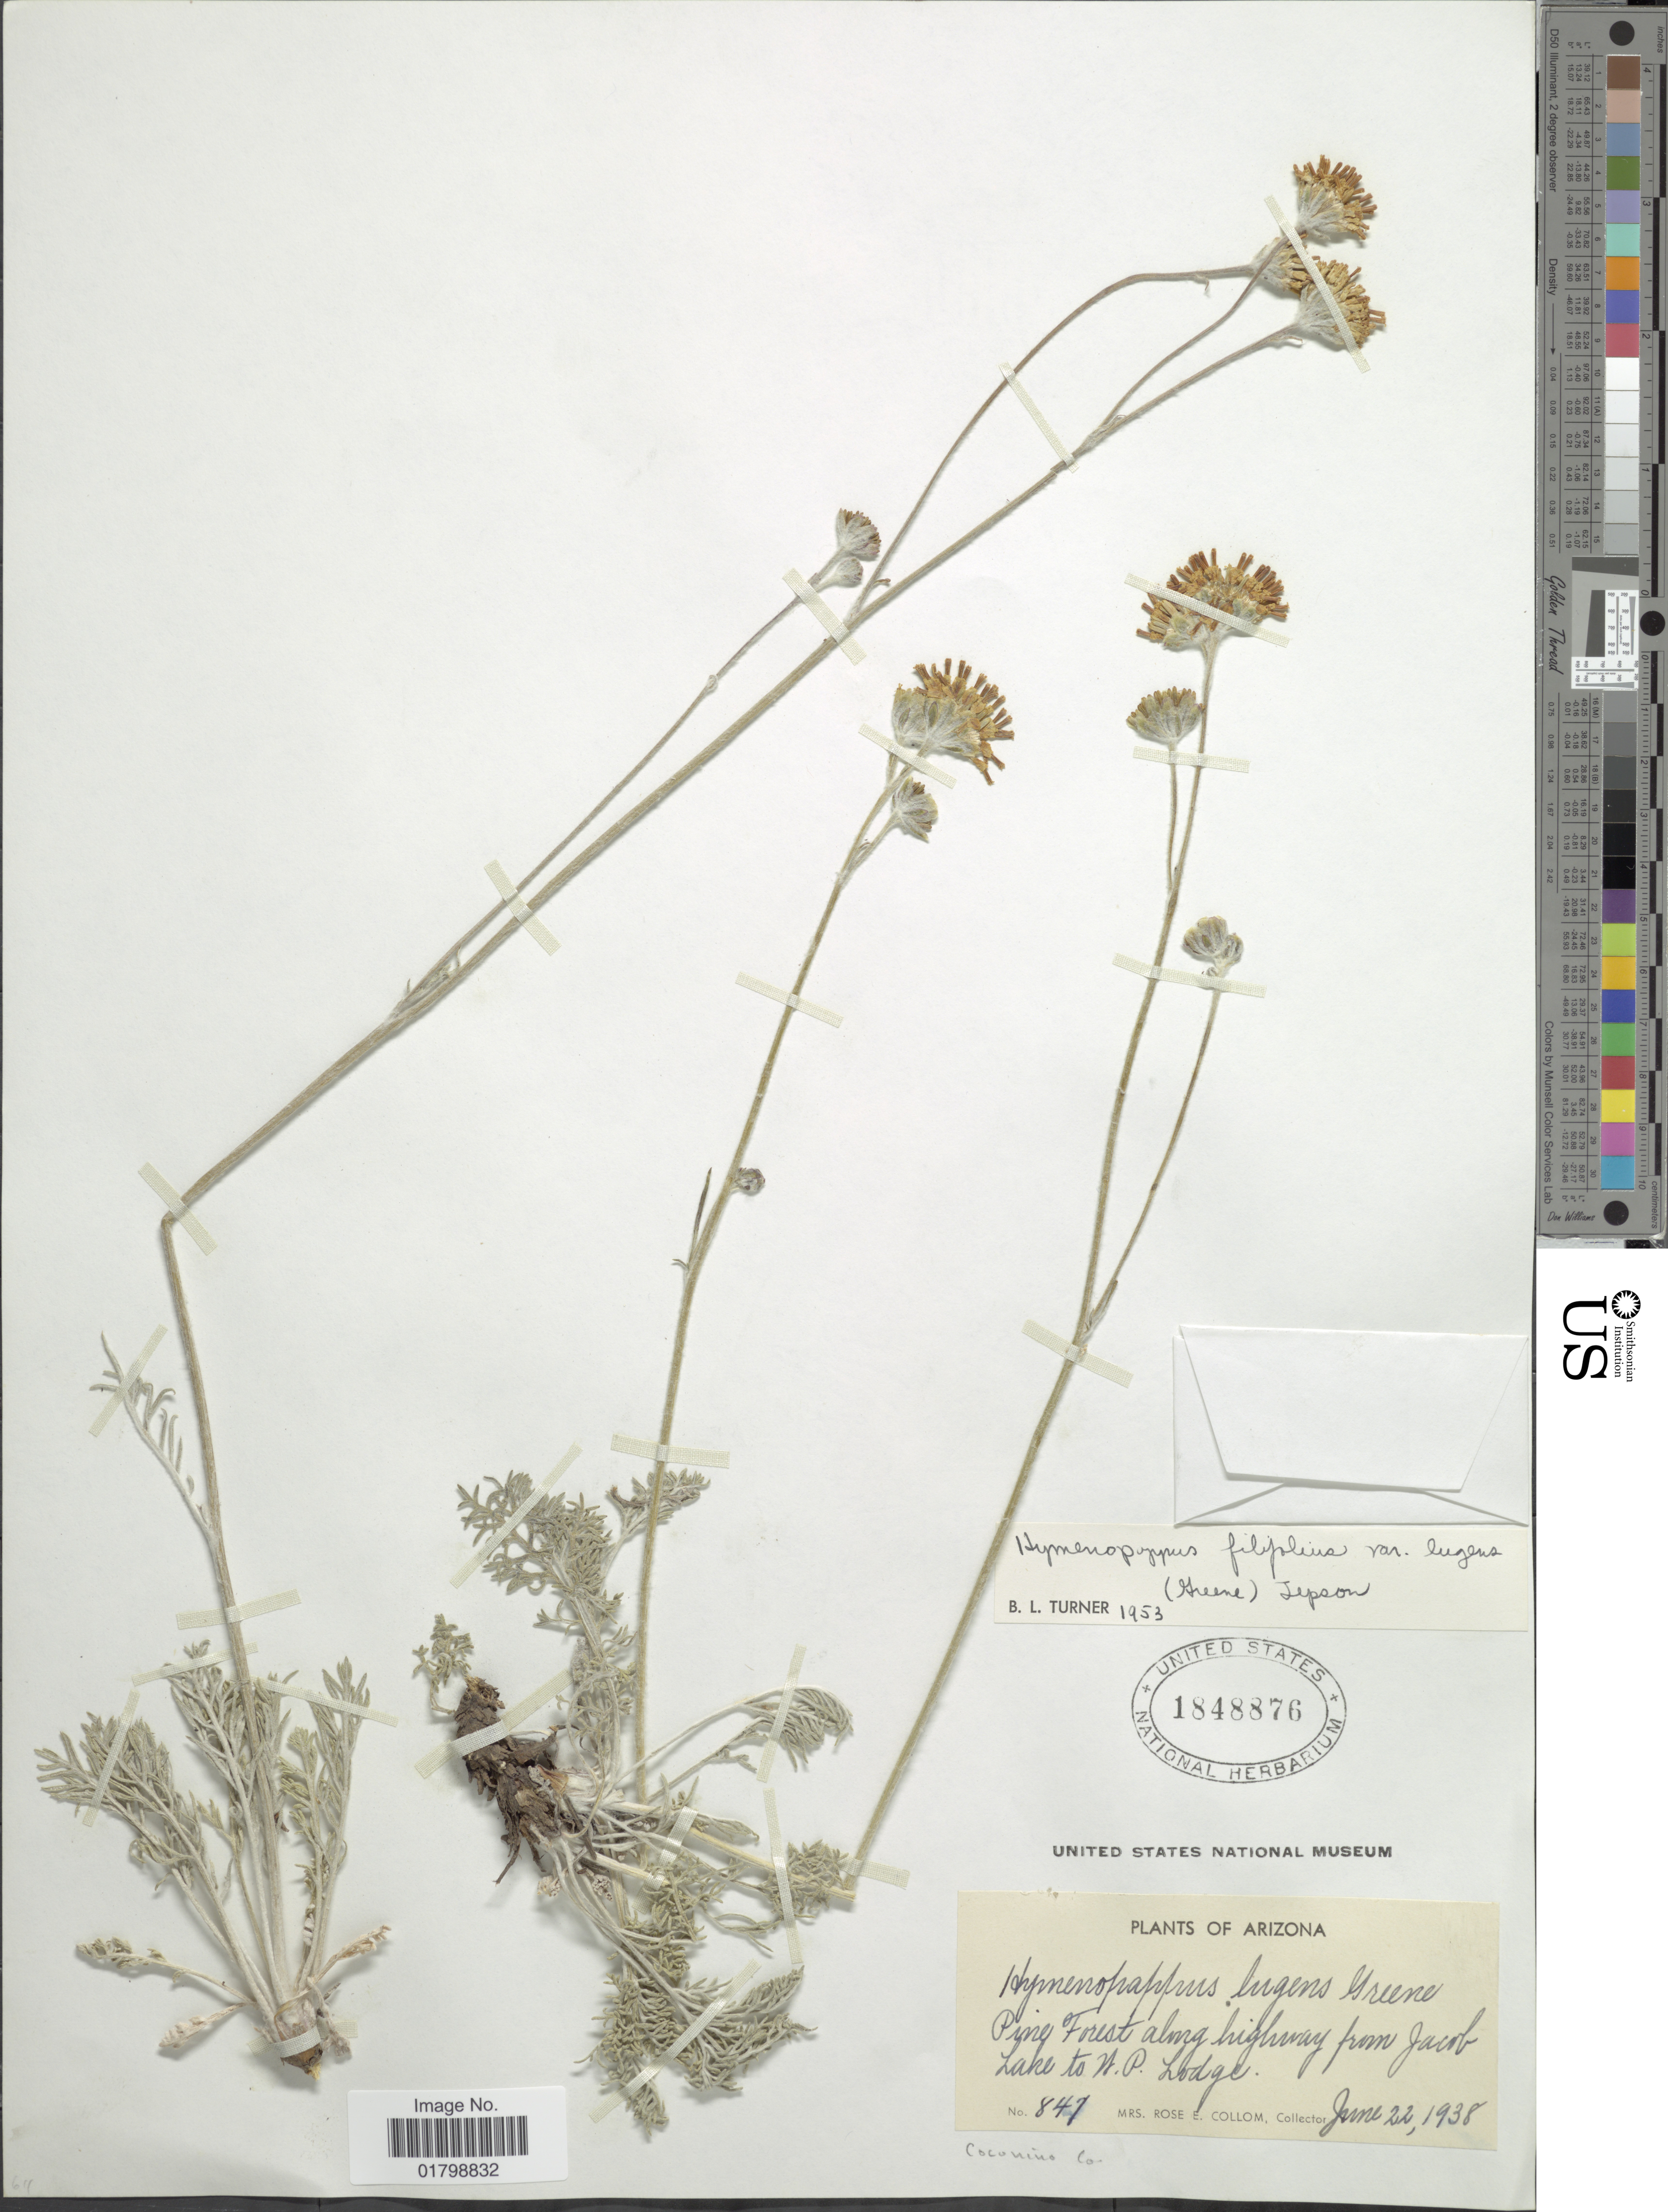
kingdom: Plantae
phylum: Tracheophyta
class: Magnoliopsida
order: Asterales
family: Asteraceae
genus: Hymenopappus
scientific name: Hymenopappus filifolius var. lugens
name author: (Greene) Jeps.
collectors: R. E. Collom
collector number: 847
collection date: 1938-06-22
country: United States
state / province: Arizona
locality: Pine forest along highway from Jacob Lake to N.P. Lodge, Coconino Co.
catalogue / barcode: US 1848876